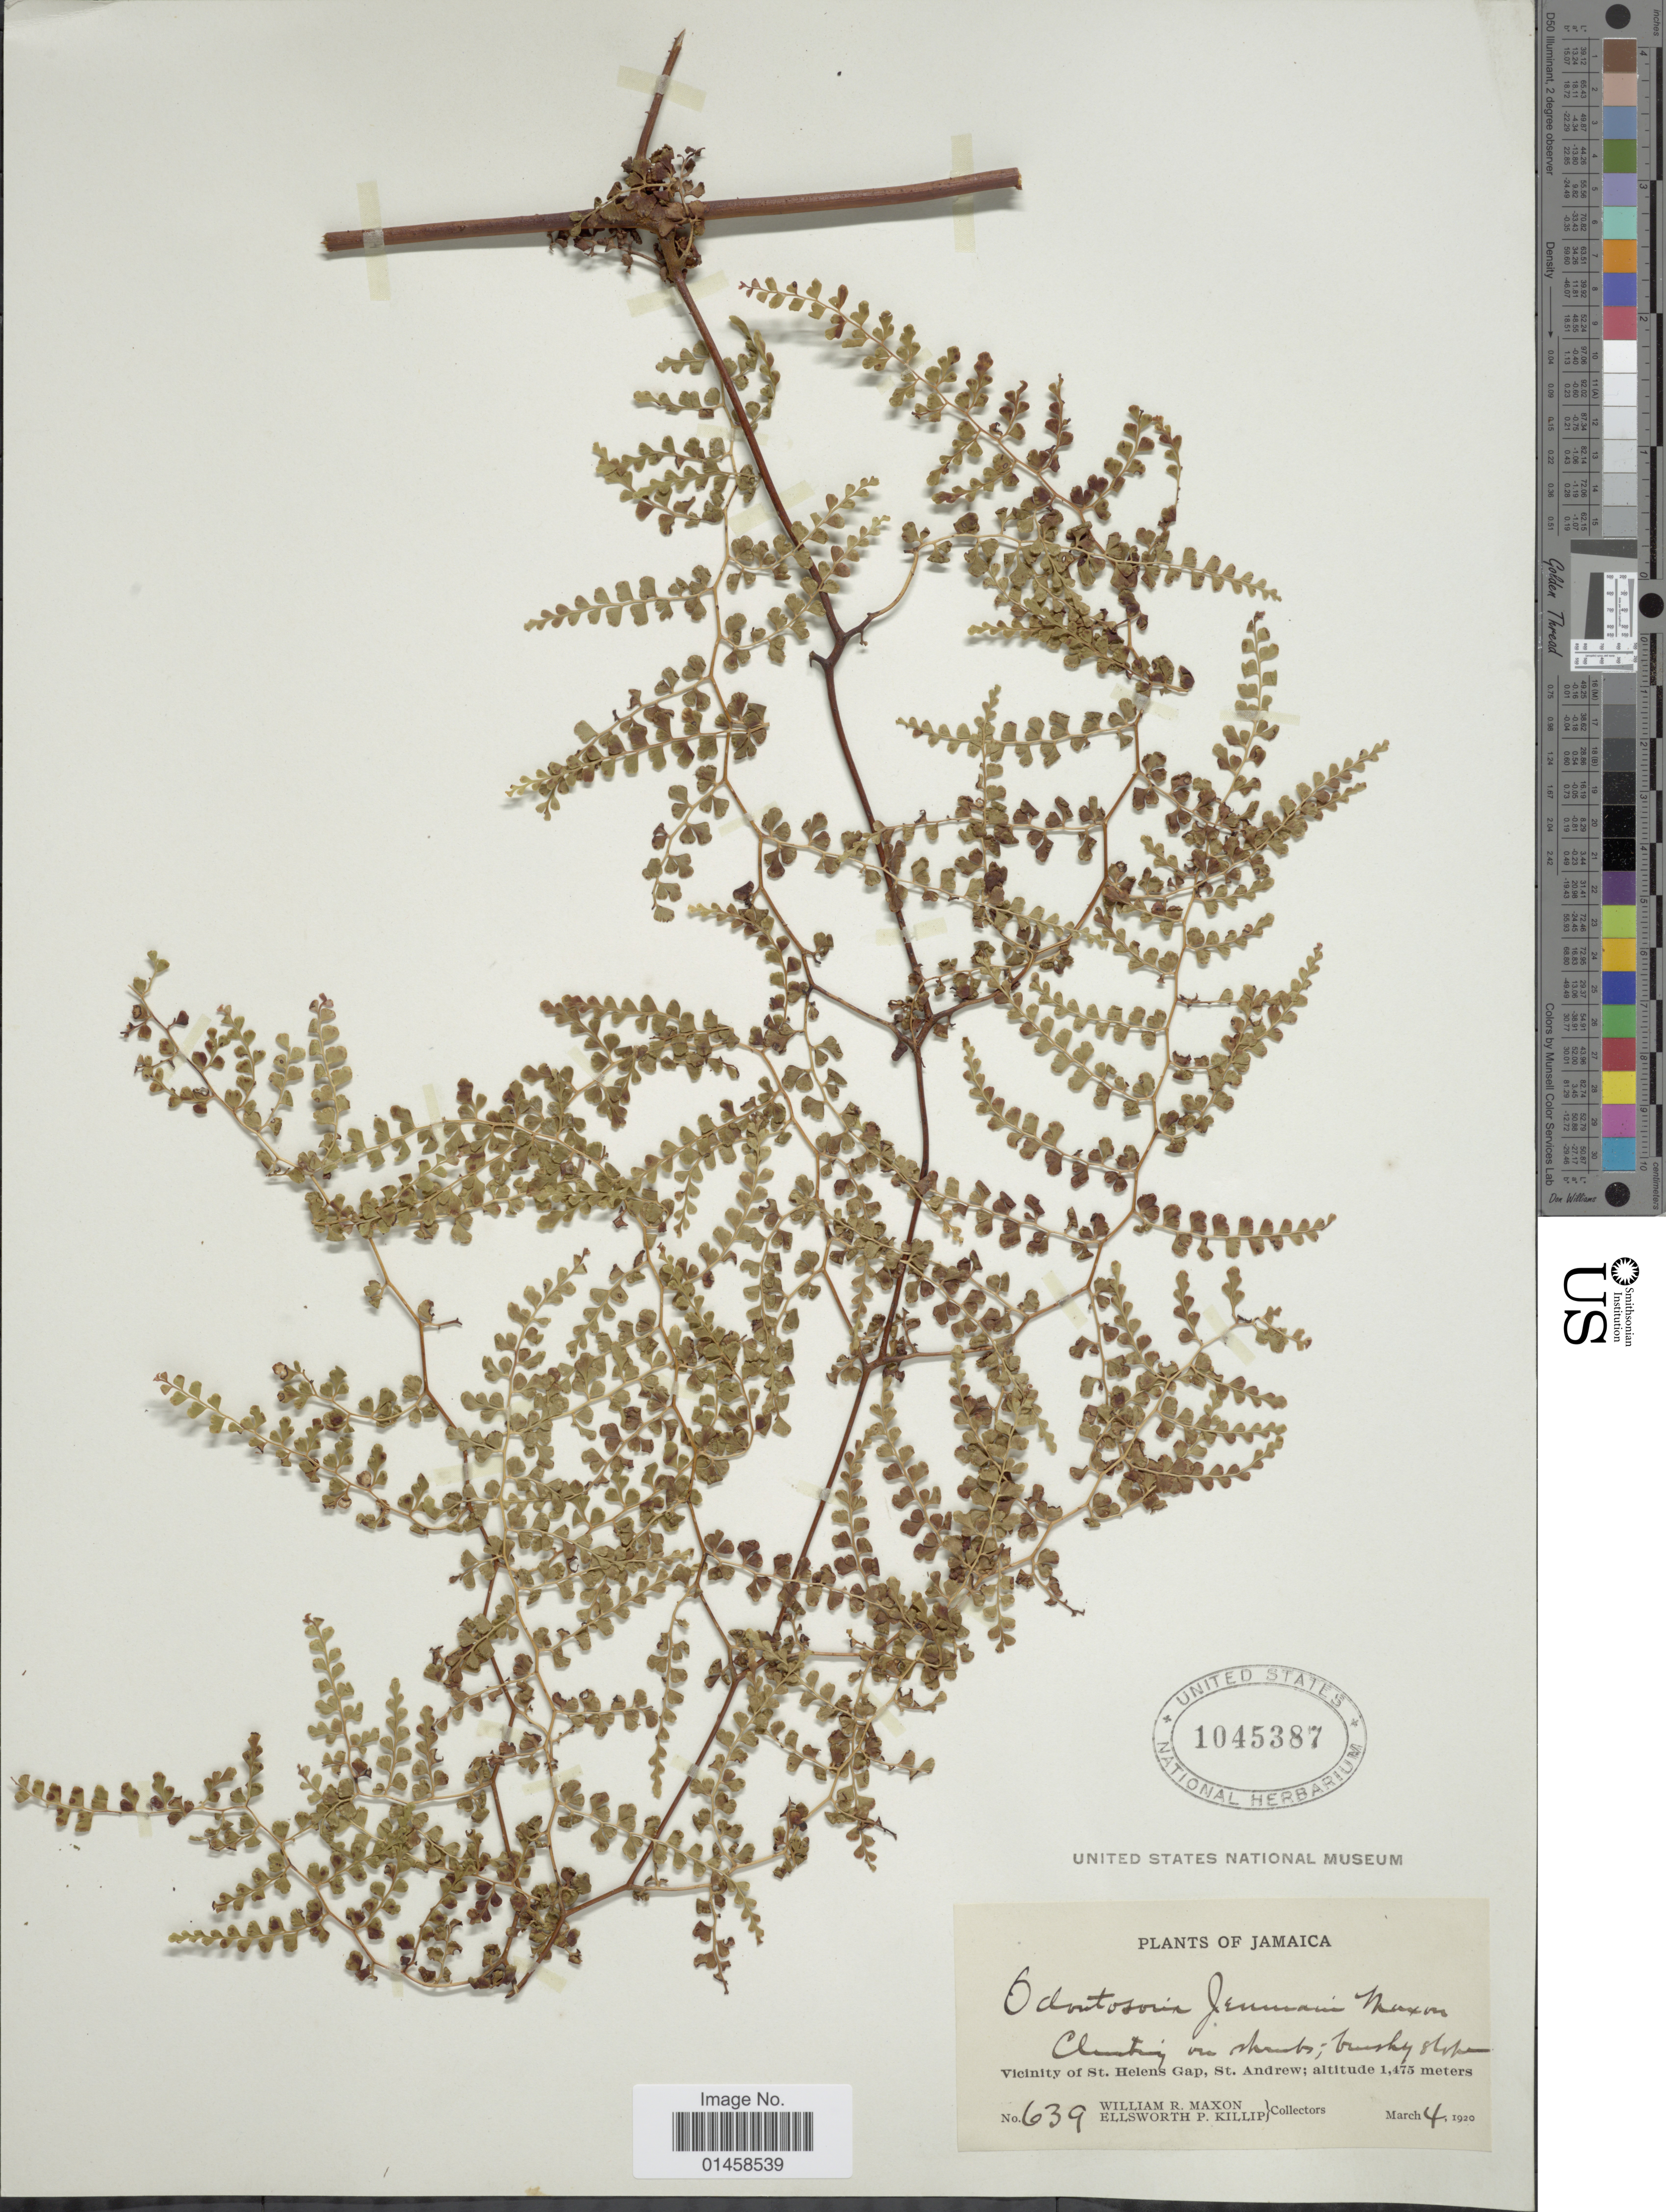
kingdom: Plantae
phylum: Tracheophyta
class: Polypodiopsida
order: Polypodiales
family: Lindsaeaceae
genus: Odontosoria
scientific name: Odontosoria jenmanii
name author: Maxon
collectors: W. R. Maxon & E. P. Killip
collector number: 639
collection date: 1920-03-04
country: Jamaica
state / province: Saint Andrew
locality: Vicinity of St. Hellens Gap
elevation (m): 1475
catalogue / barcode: US 1045387